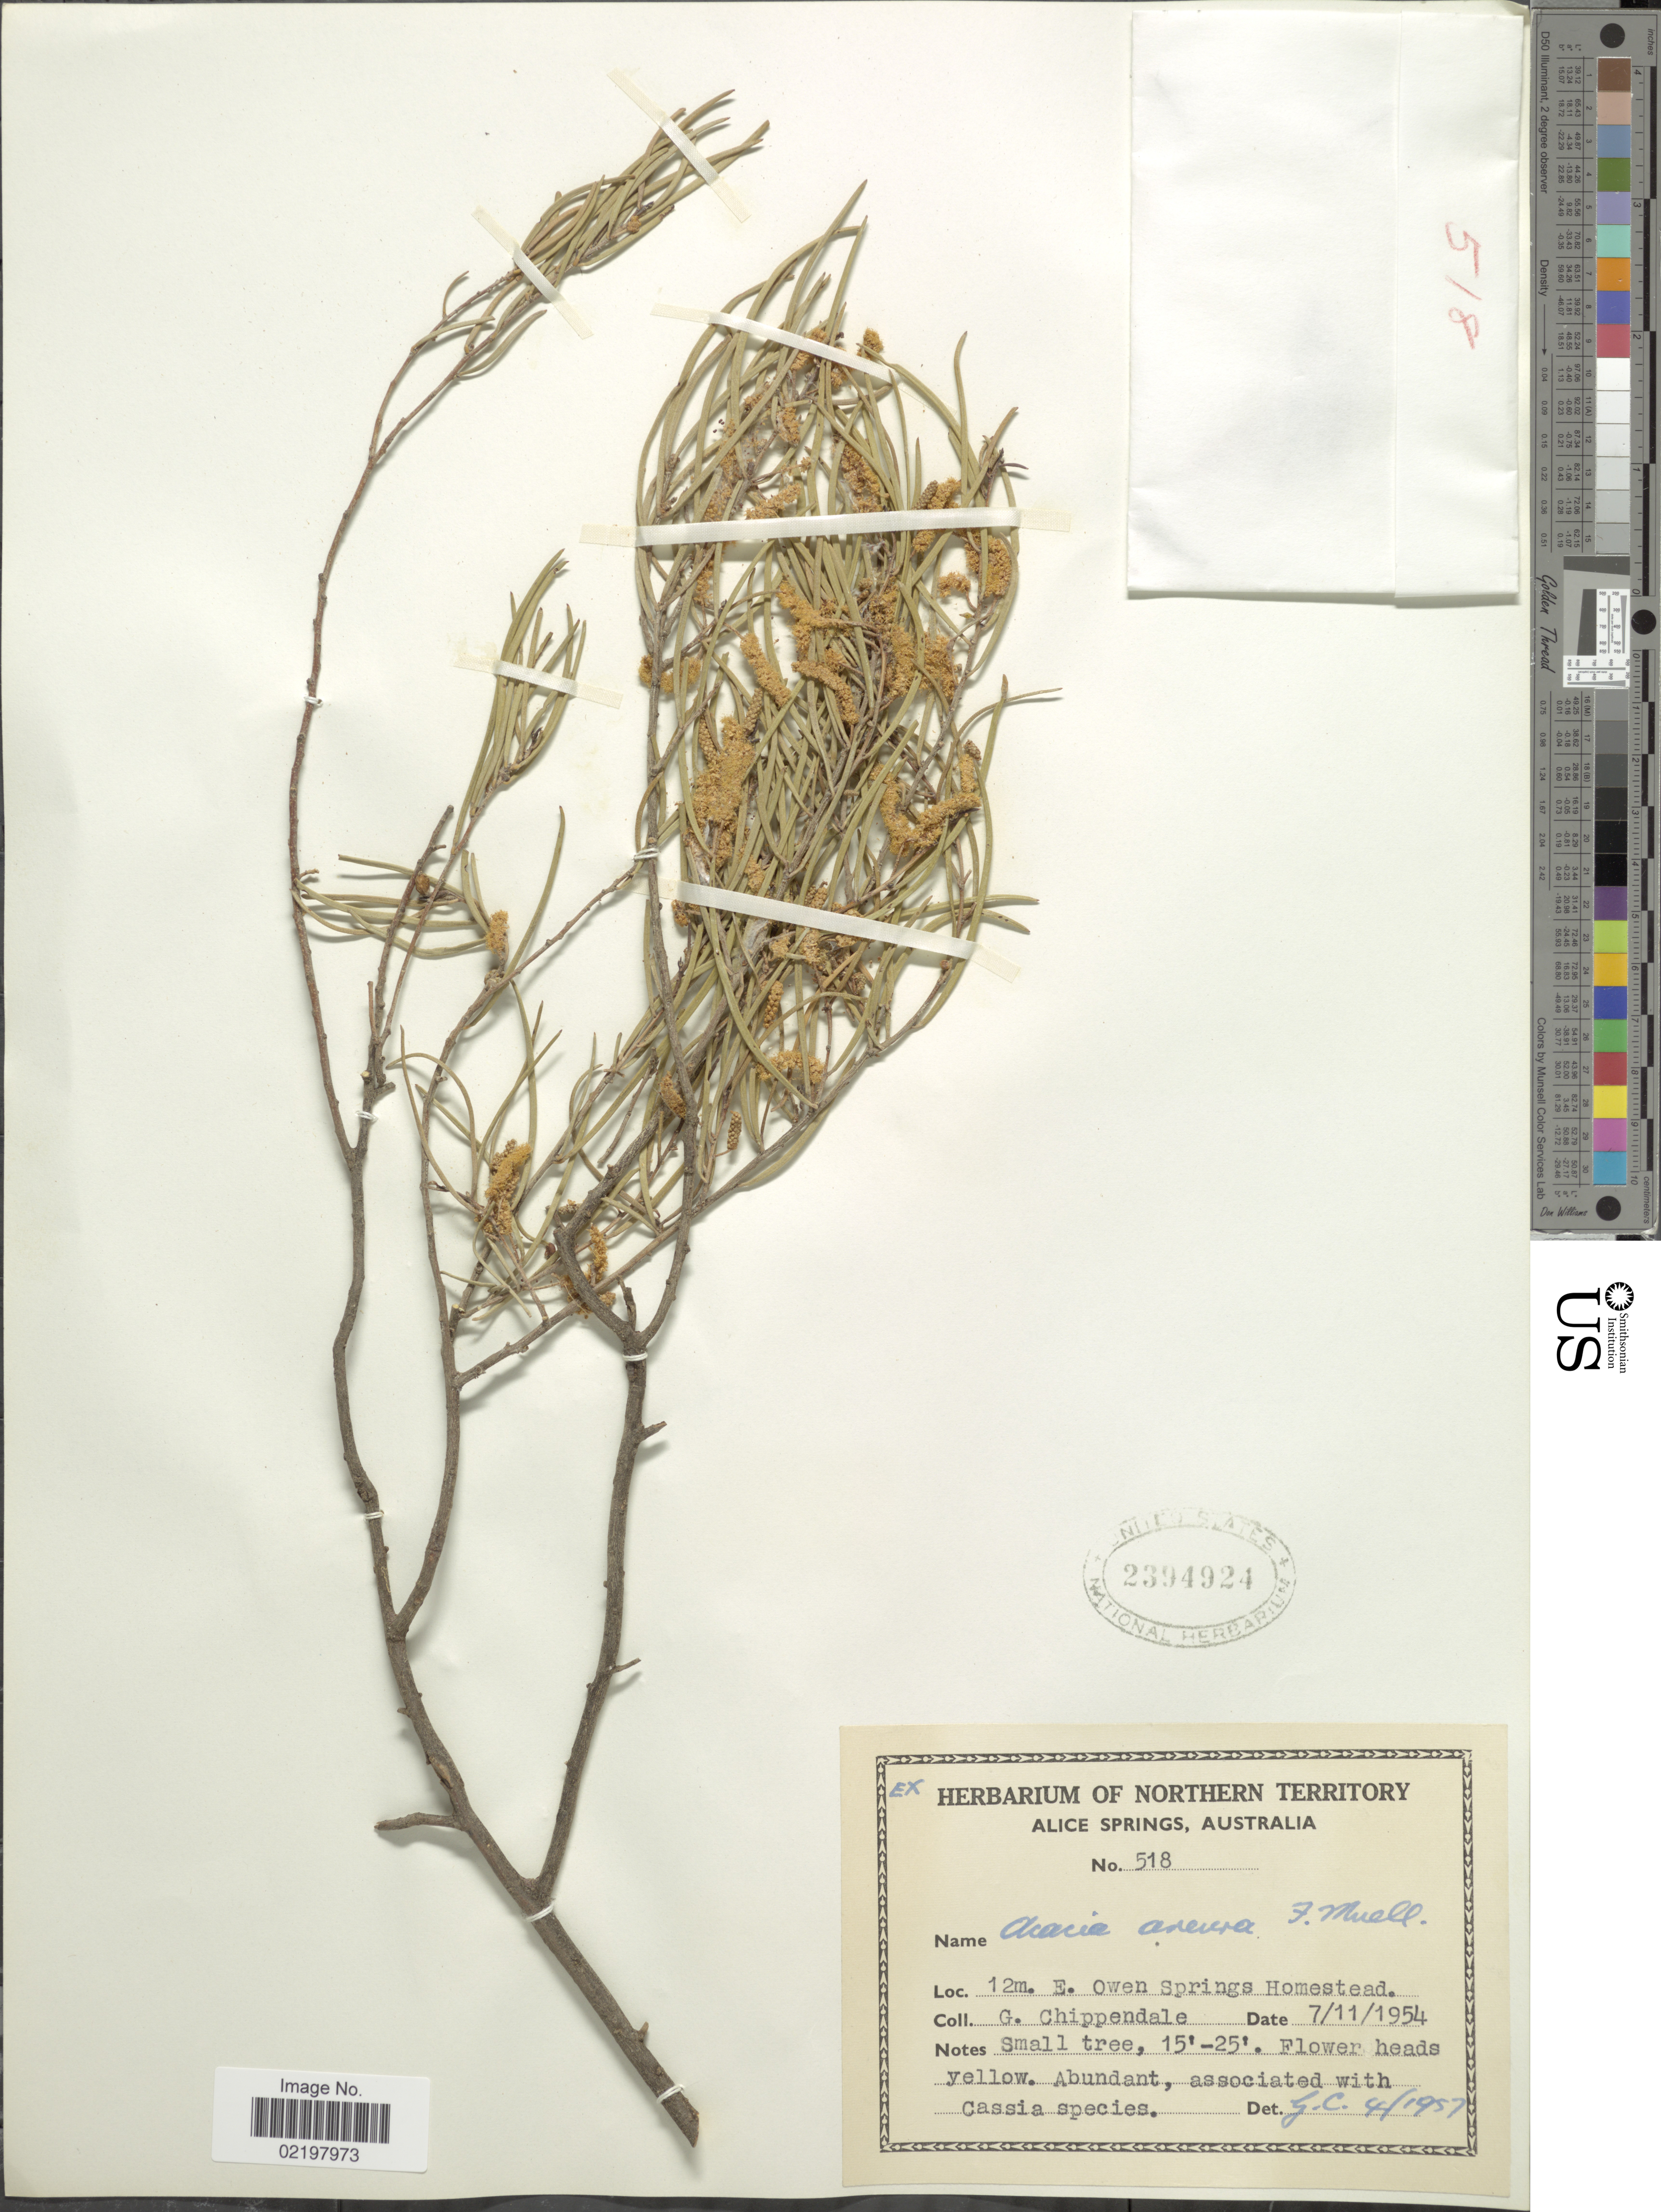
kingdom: Plantae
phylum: Tracheophyta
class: Magnoliopsida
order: Fabales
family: Fabaceae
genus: Acacia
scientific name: Acacia aneura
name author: F. Muell. ex Benth.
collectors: G. Chippendale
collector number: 518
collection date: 1954-11-07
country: Australia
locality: Alice Springs, Australia, 12 m. E. Owen Springs Homestead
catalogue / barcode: US 2394924